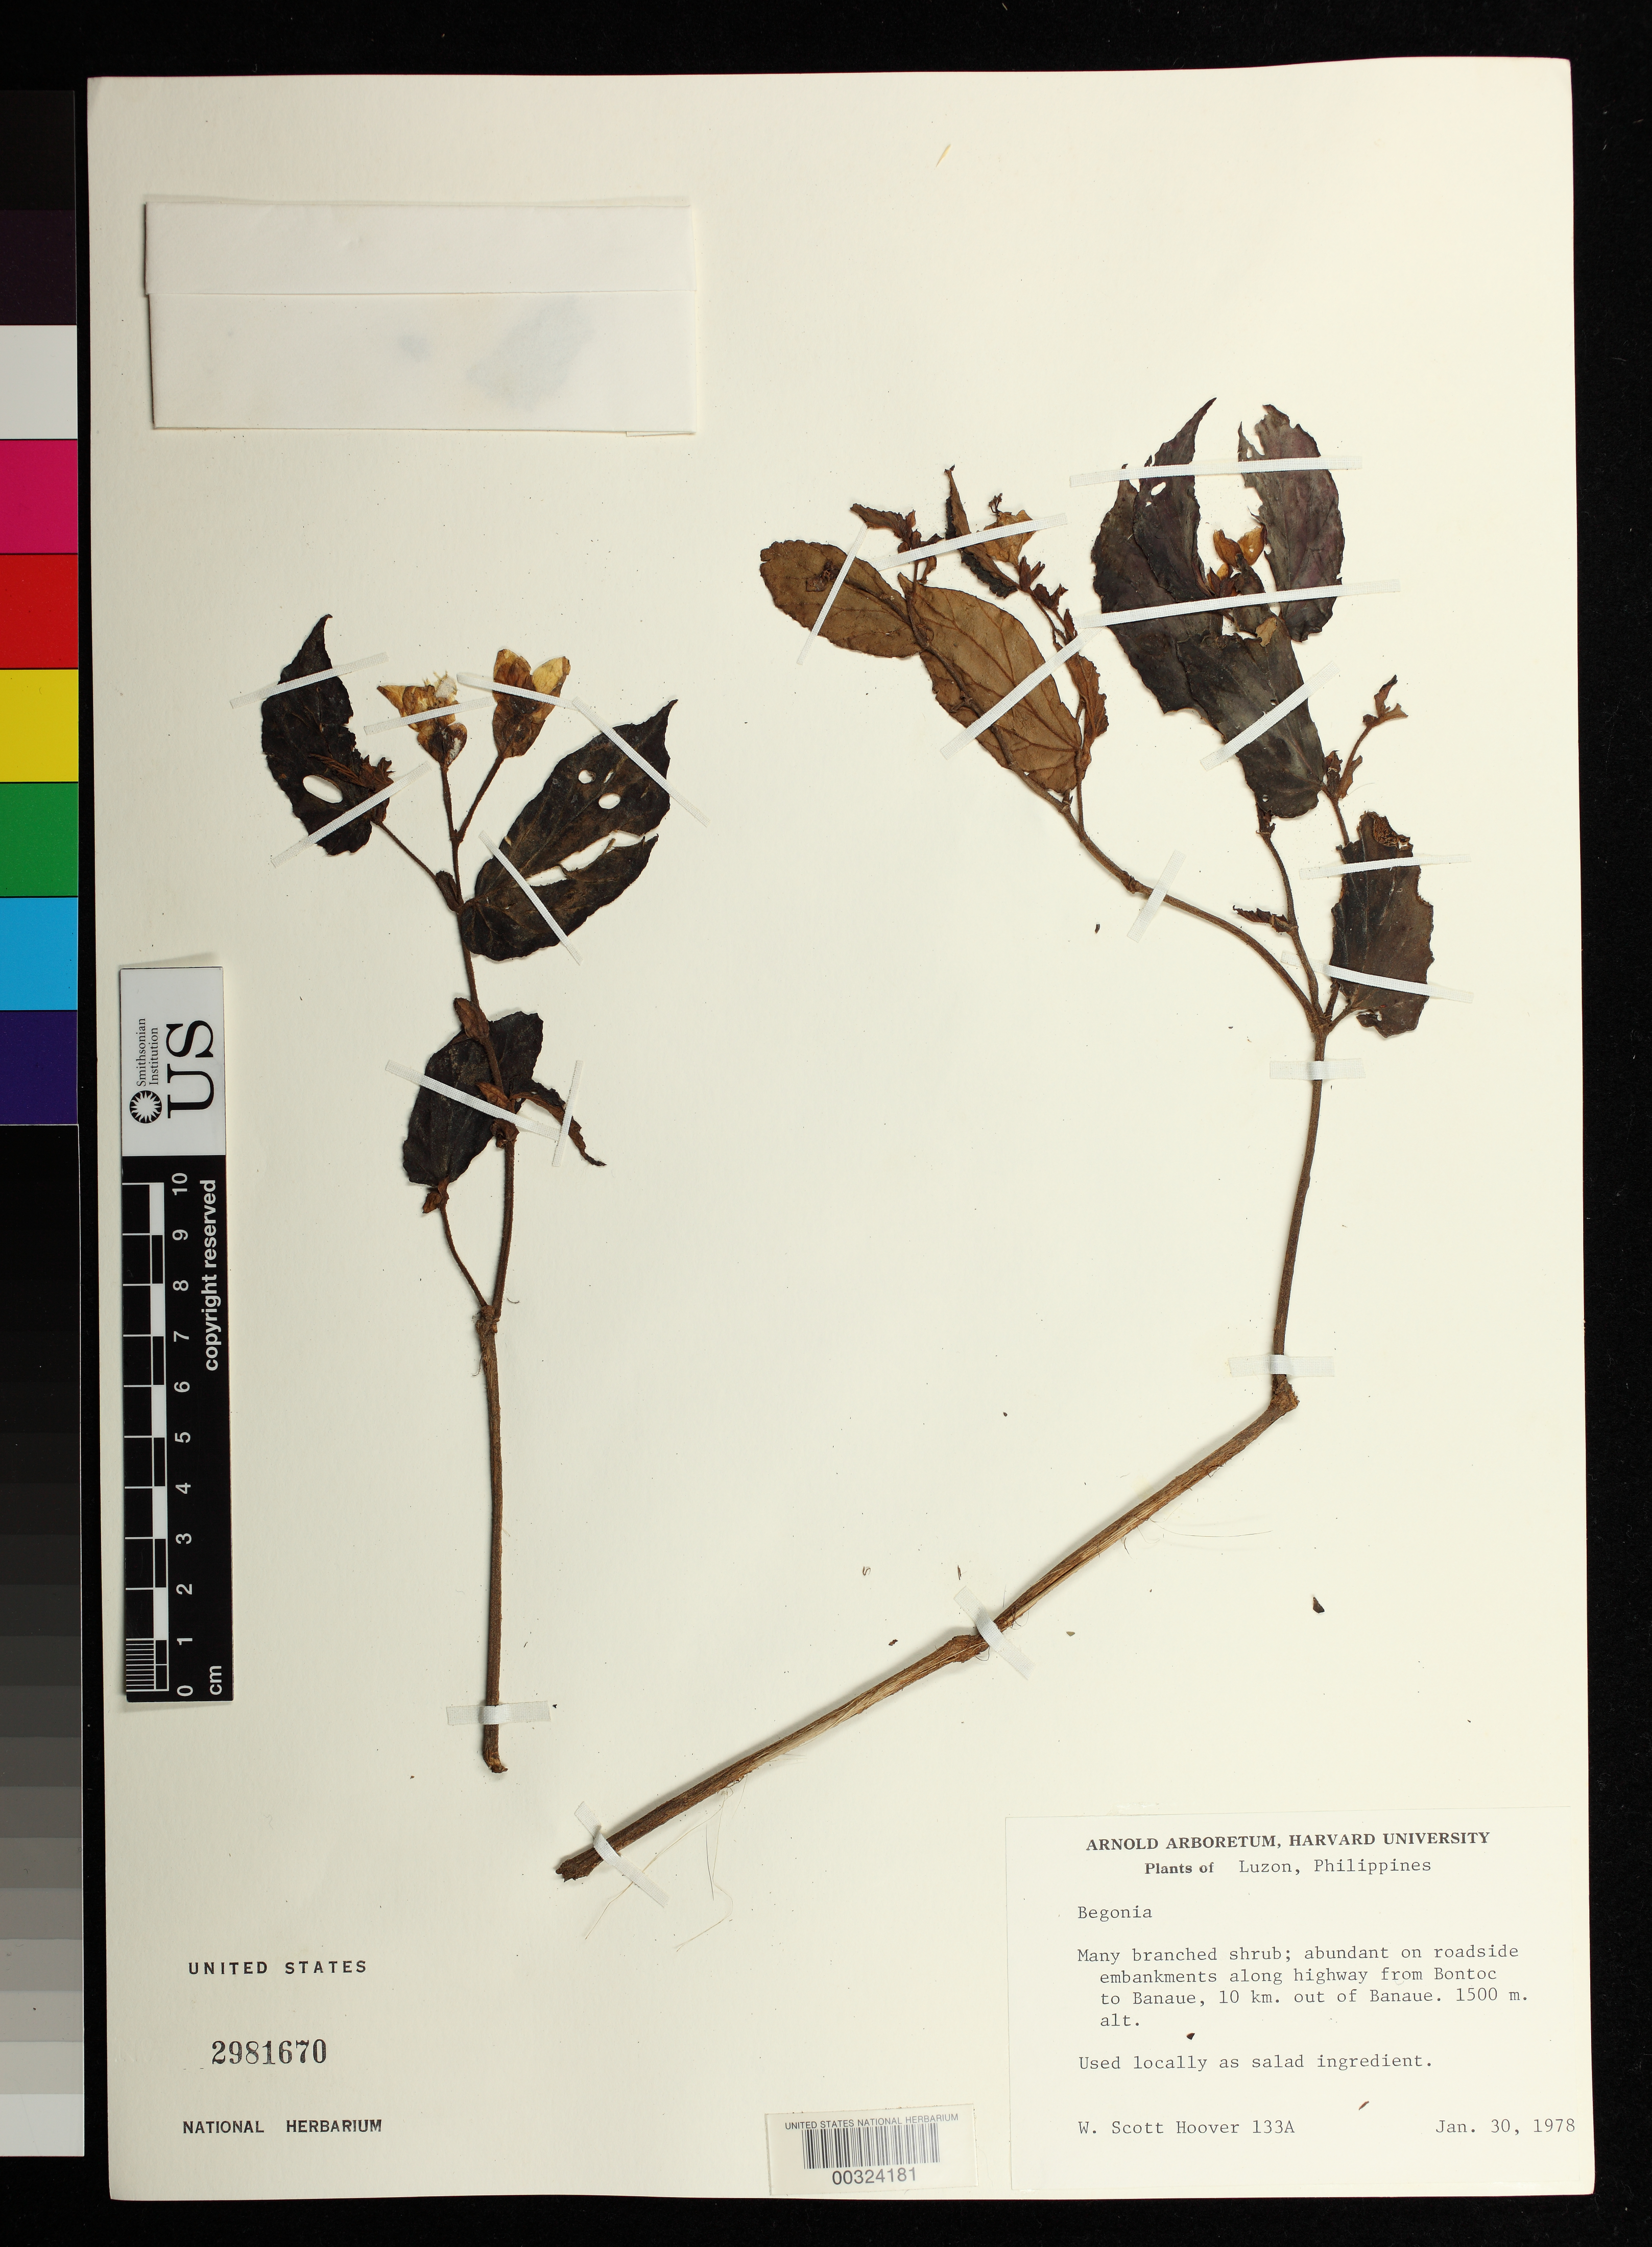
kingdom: Plantae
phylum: Tracheophyta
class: Magnoliopsida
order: Cucurbitales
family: Begoniaceae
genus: Begonia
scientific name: Begonia sp.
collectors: W. S. Hoover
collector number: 133a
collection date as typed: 30 Jan 1978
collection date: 1978-01-30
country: Philippines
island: Luzon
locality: Roadside embarkments along highway from bontoc to banaue, 10 km out of banaue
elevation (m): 1500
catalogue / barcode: US 2981670